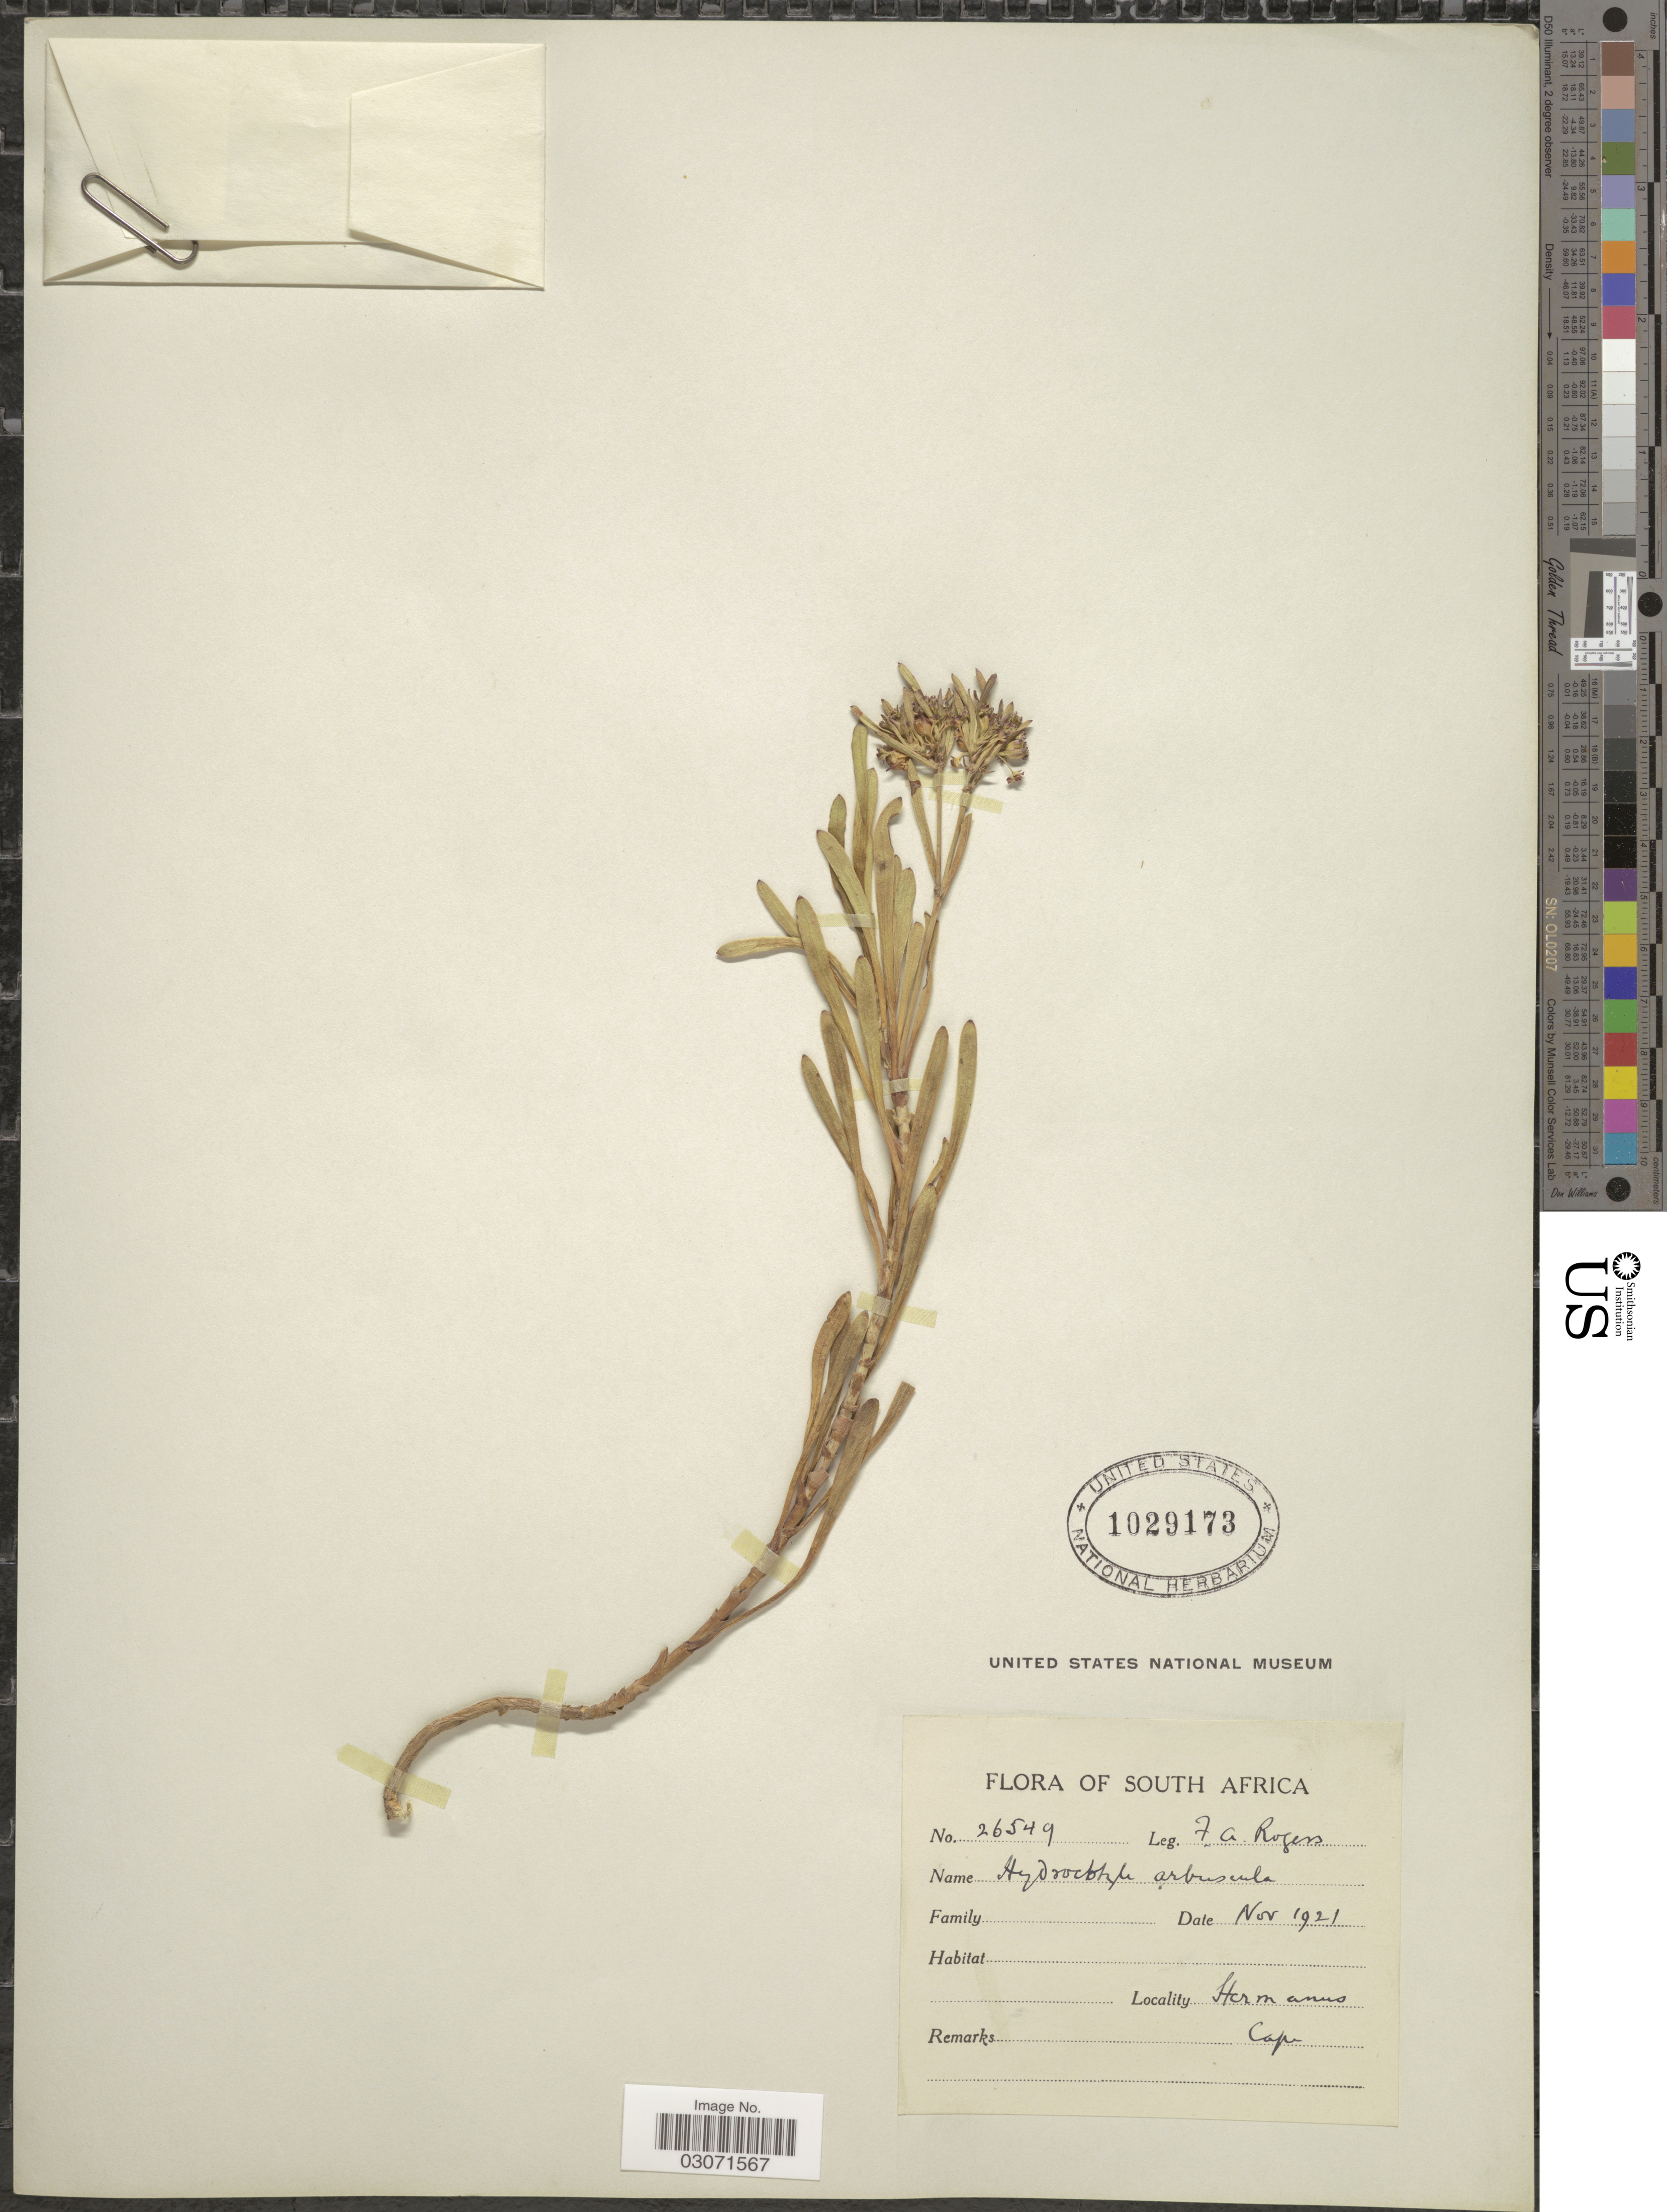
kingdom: Plantae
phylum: Tracheophyta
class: Magnoliopsida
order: Apiales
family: Araliaceae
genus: Hydrocotyle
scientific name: Hydrocotyle arbuscula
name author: Schltr.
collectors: F. A. Rogers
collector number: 26549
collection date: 1921-11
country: South Africa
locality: Hermanus. Cape.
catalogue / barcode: US 1029173